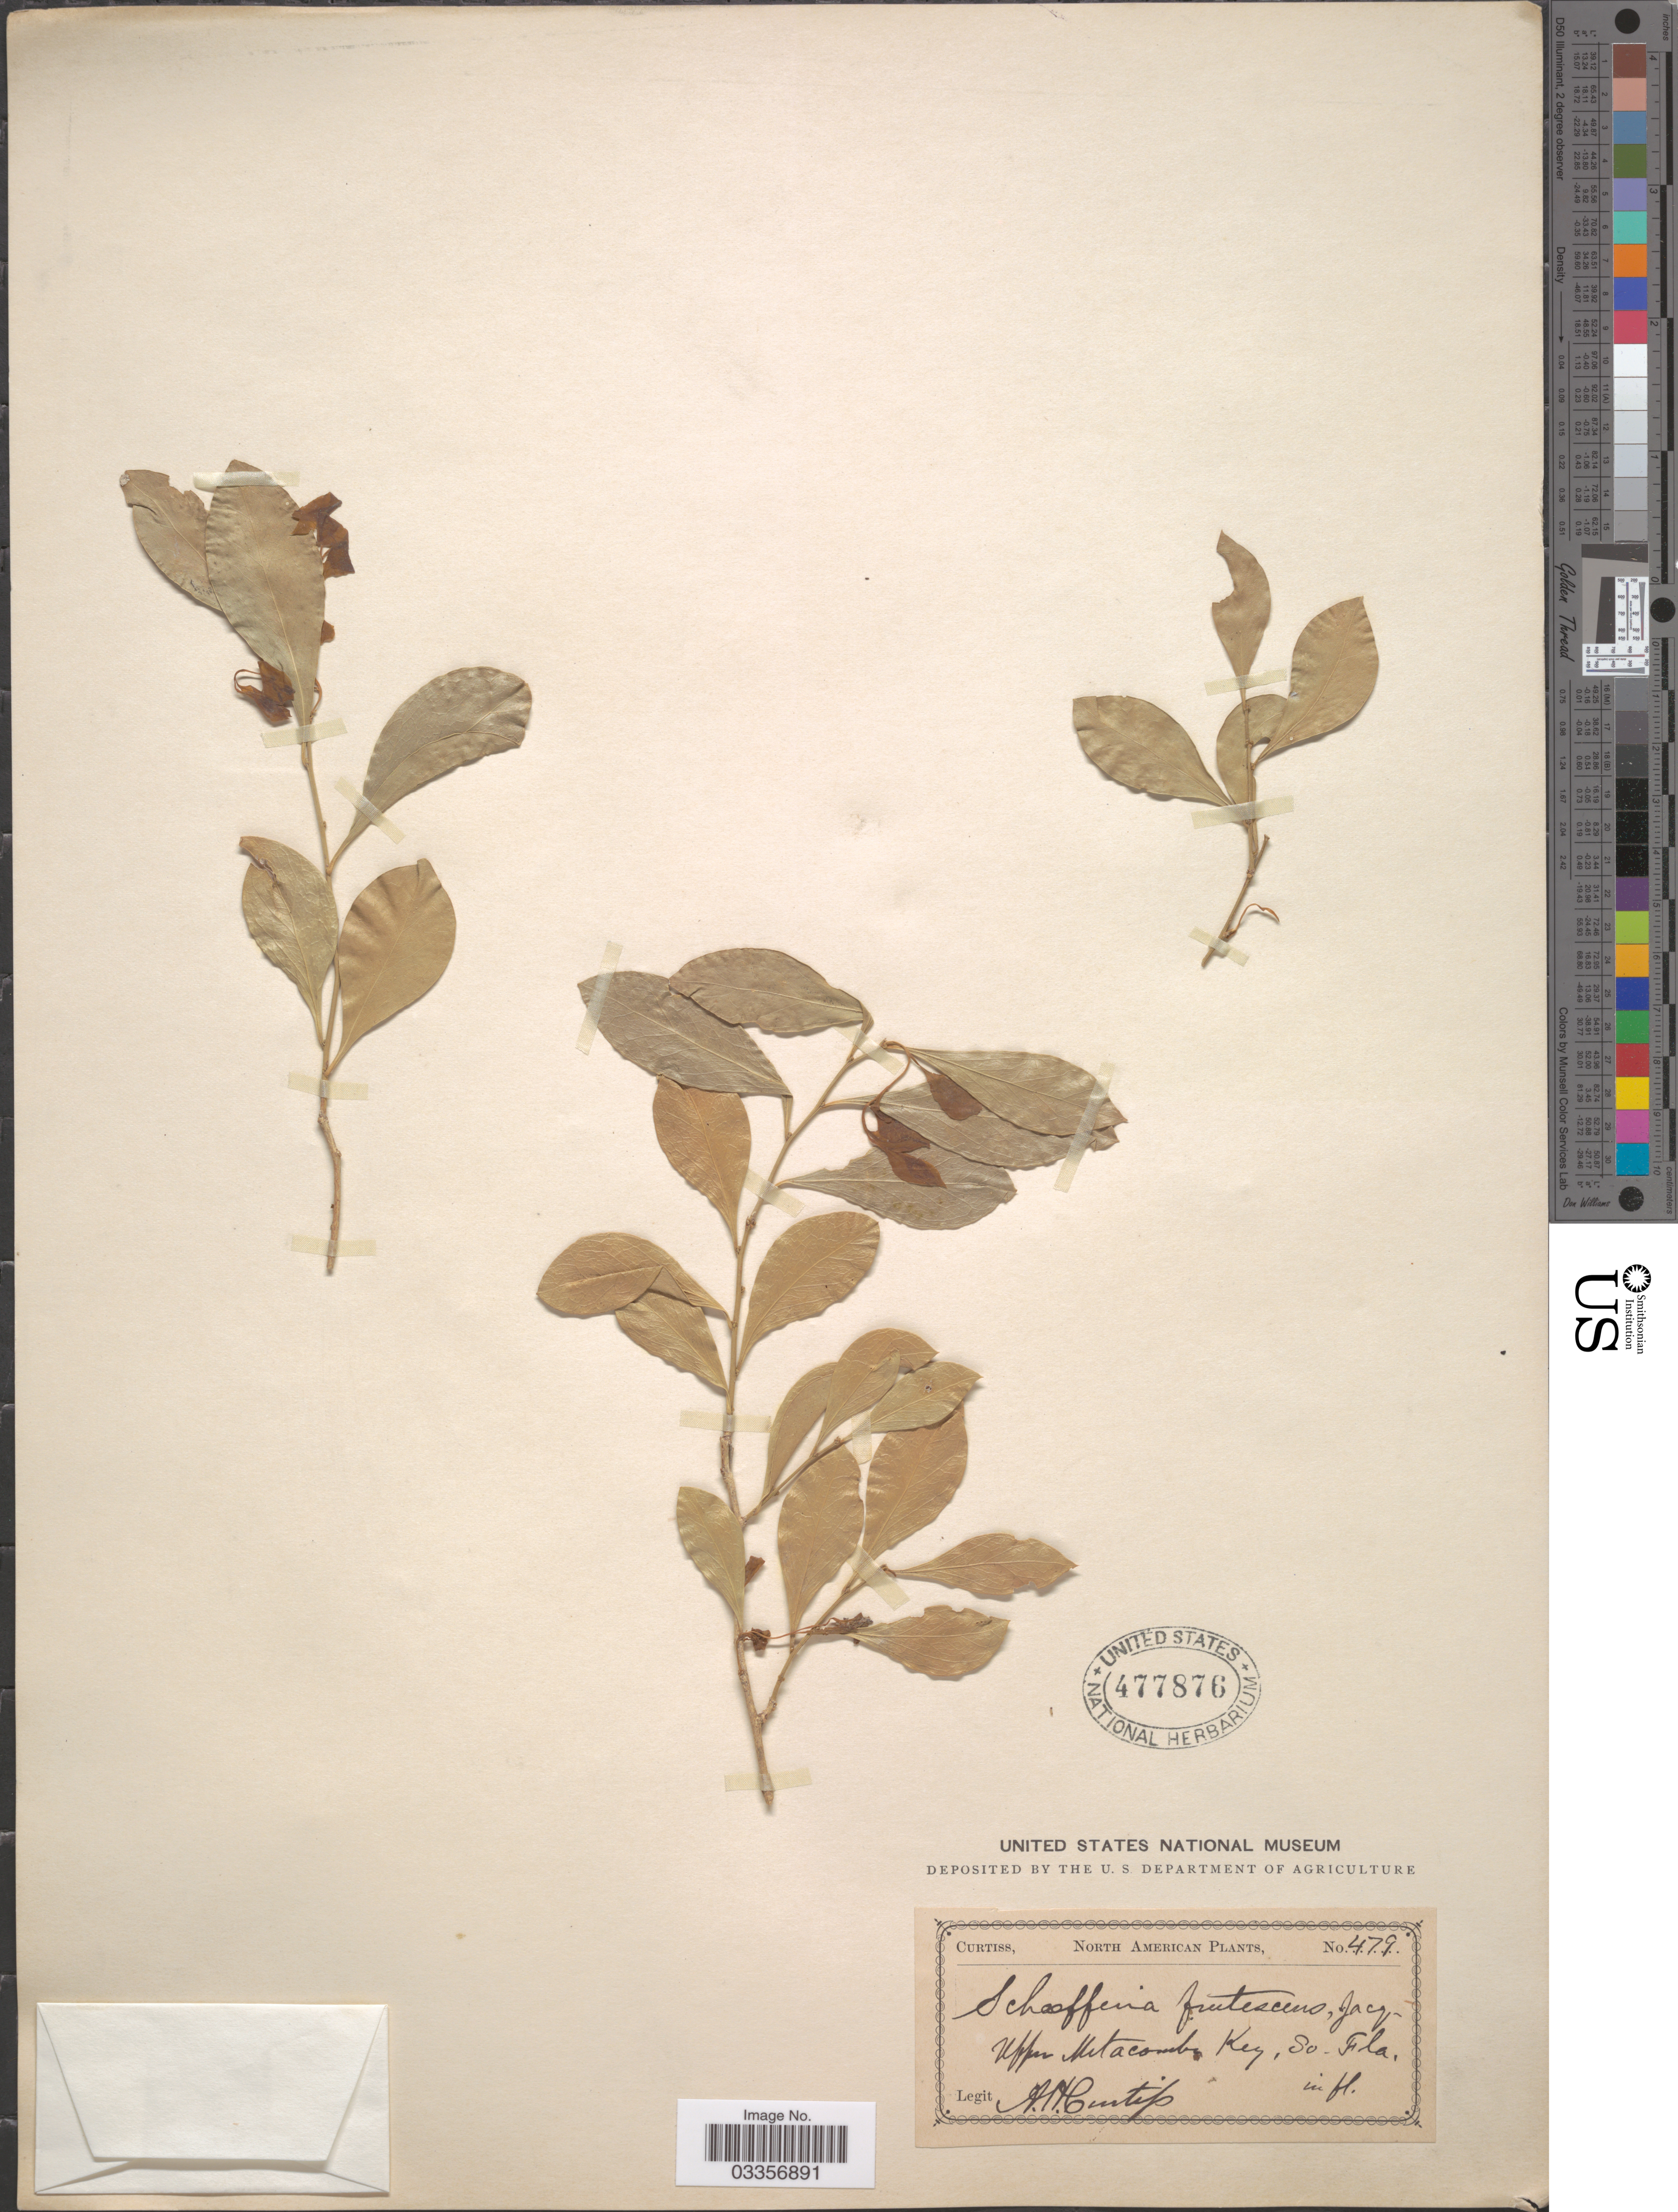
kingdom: Plantae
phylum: Tracheophyta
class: Magnoliopsida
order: Celastrales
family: Celastraceae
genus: Schaefferia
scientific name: Schaefferia frutescens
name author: Jacq.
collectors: A. H. Curtiss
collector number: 479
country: United States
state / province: Florida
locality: Upper Metacombe Key, So. Fla.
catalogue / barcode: US 477876